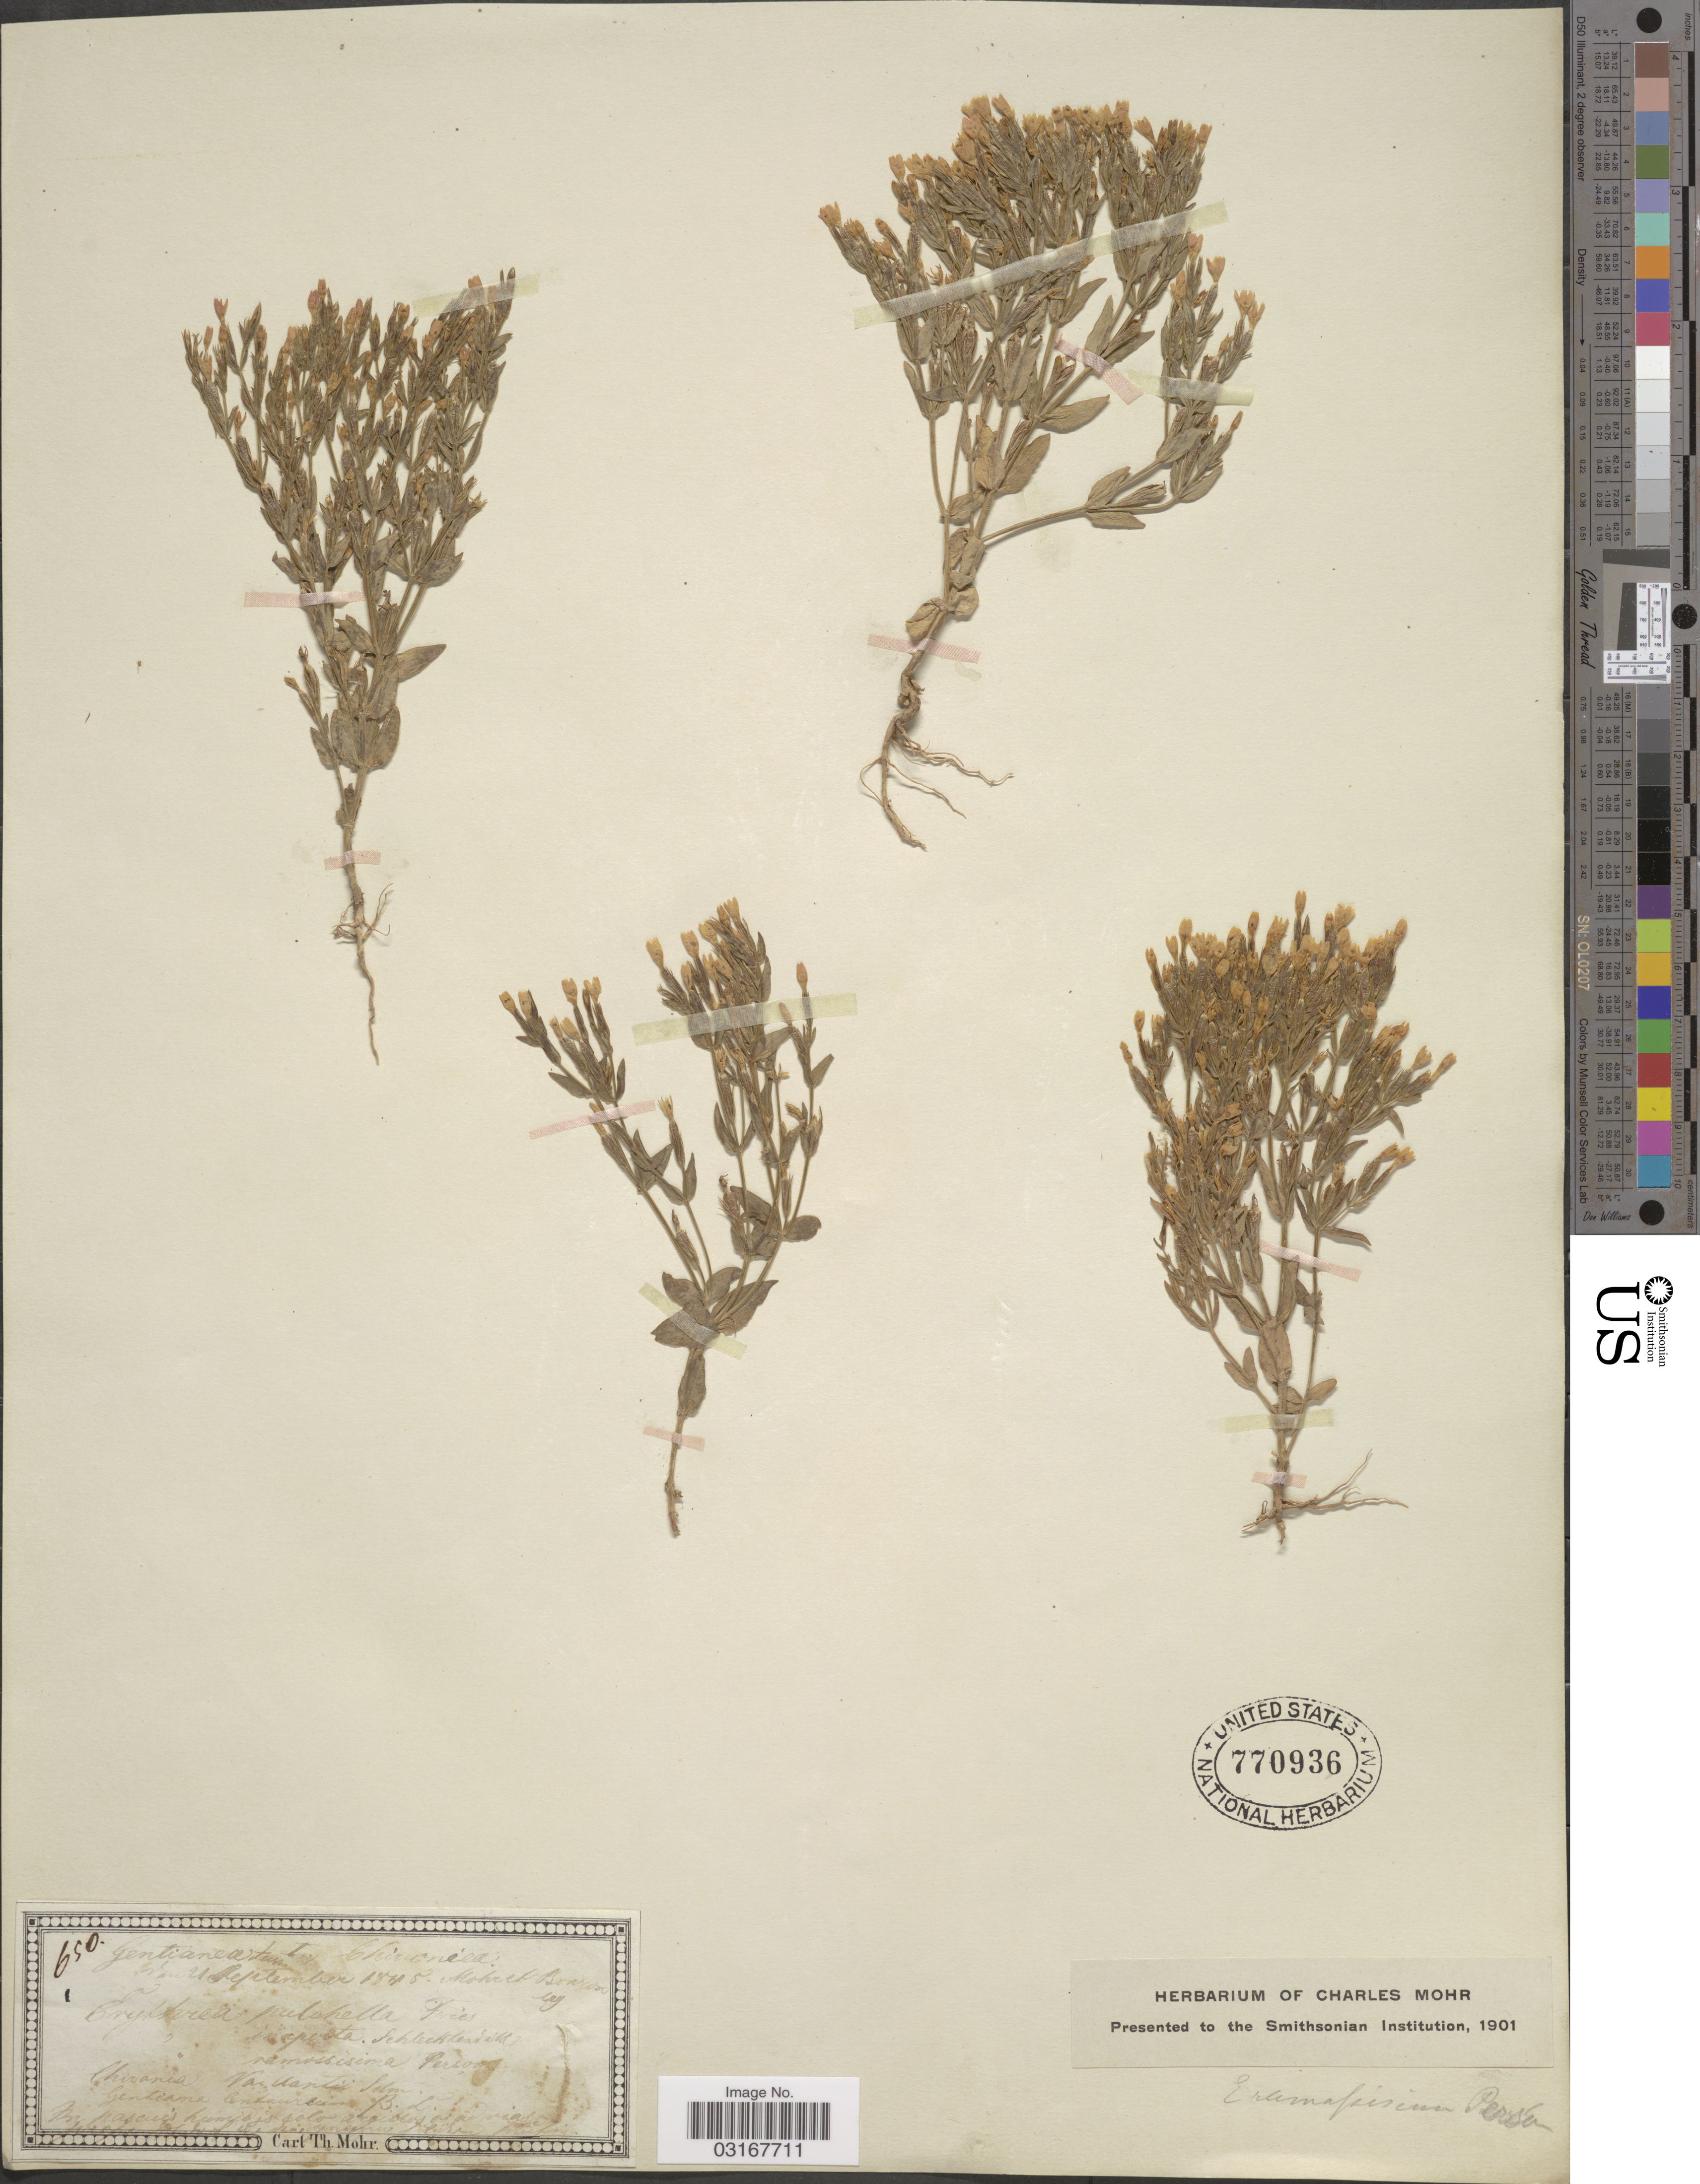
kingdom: Plantae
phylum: Tracheophyta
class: Magnoliopsida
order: Gentianales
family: Gentianaceae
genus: Centaurium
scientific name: Centaurium pulchellum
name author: (Sw.) Druce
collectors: Mohr, C. T. (herbarium)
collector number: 650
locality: In pascuis humidis solo argillos advias [illegible text].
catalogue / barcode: US 770936